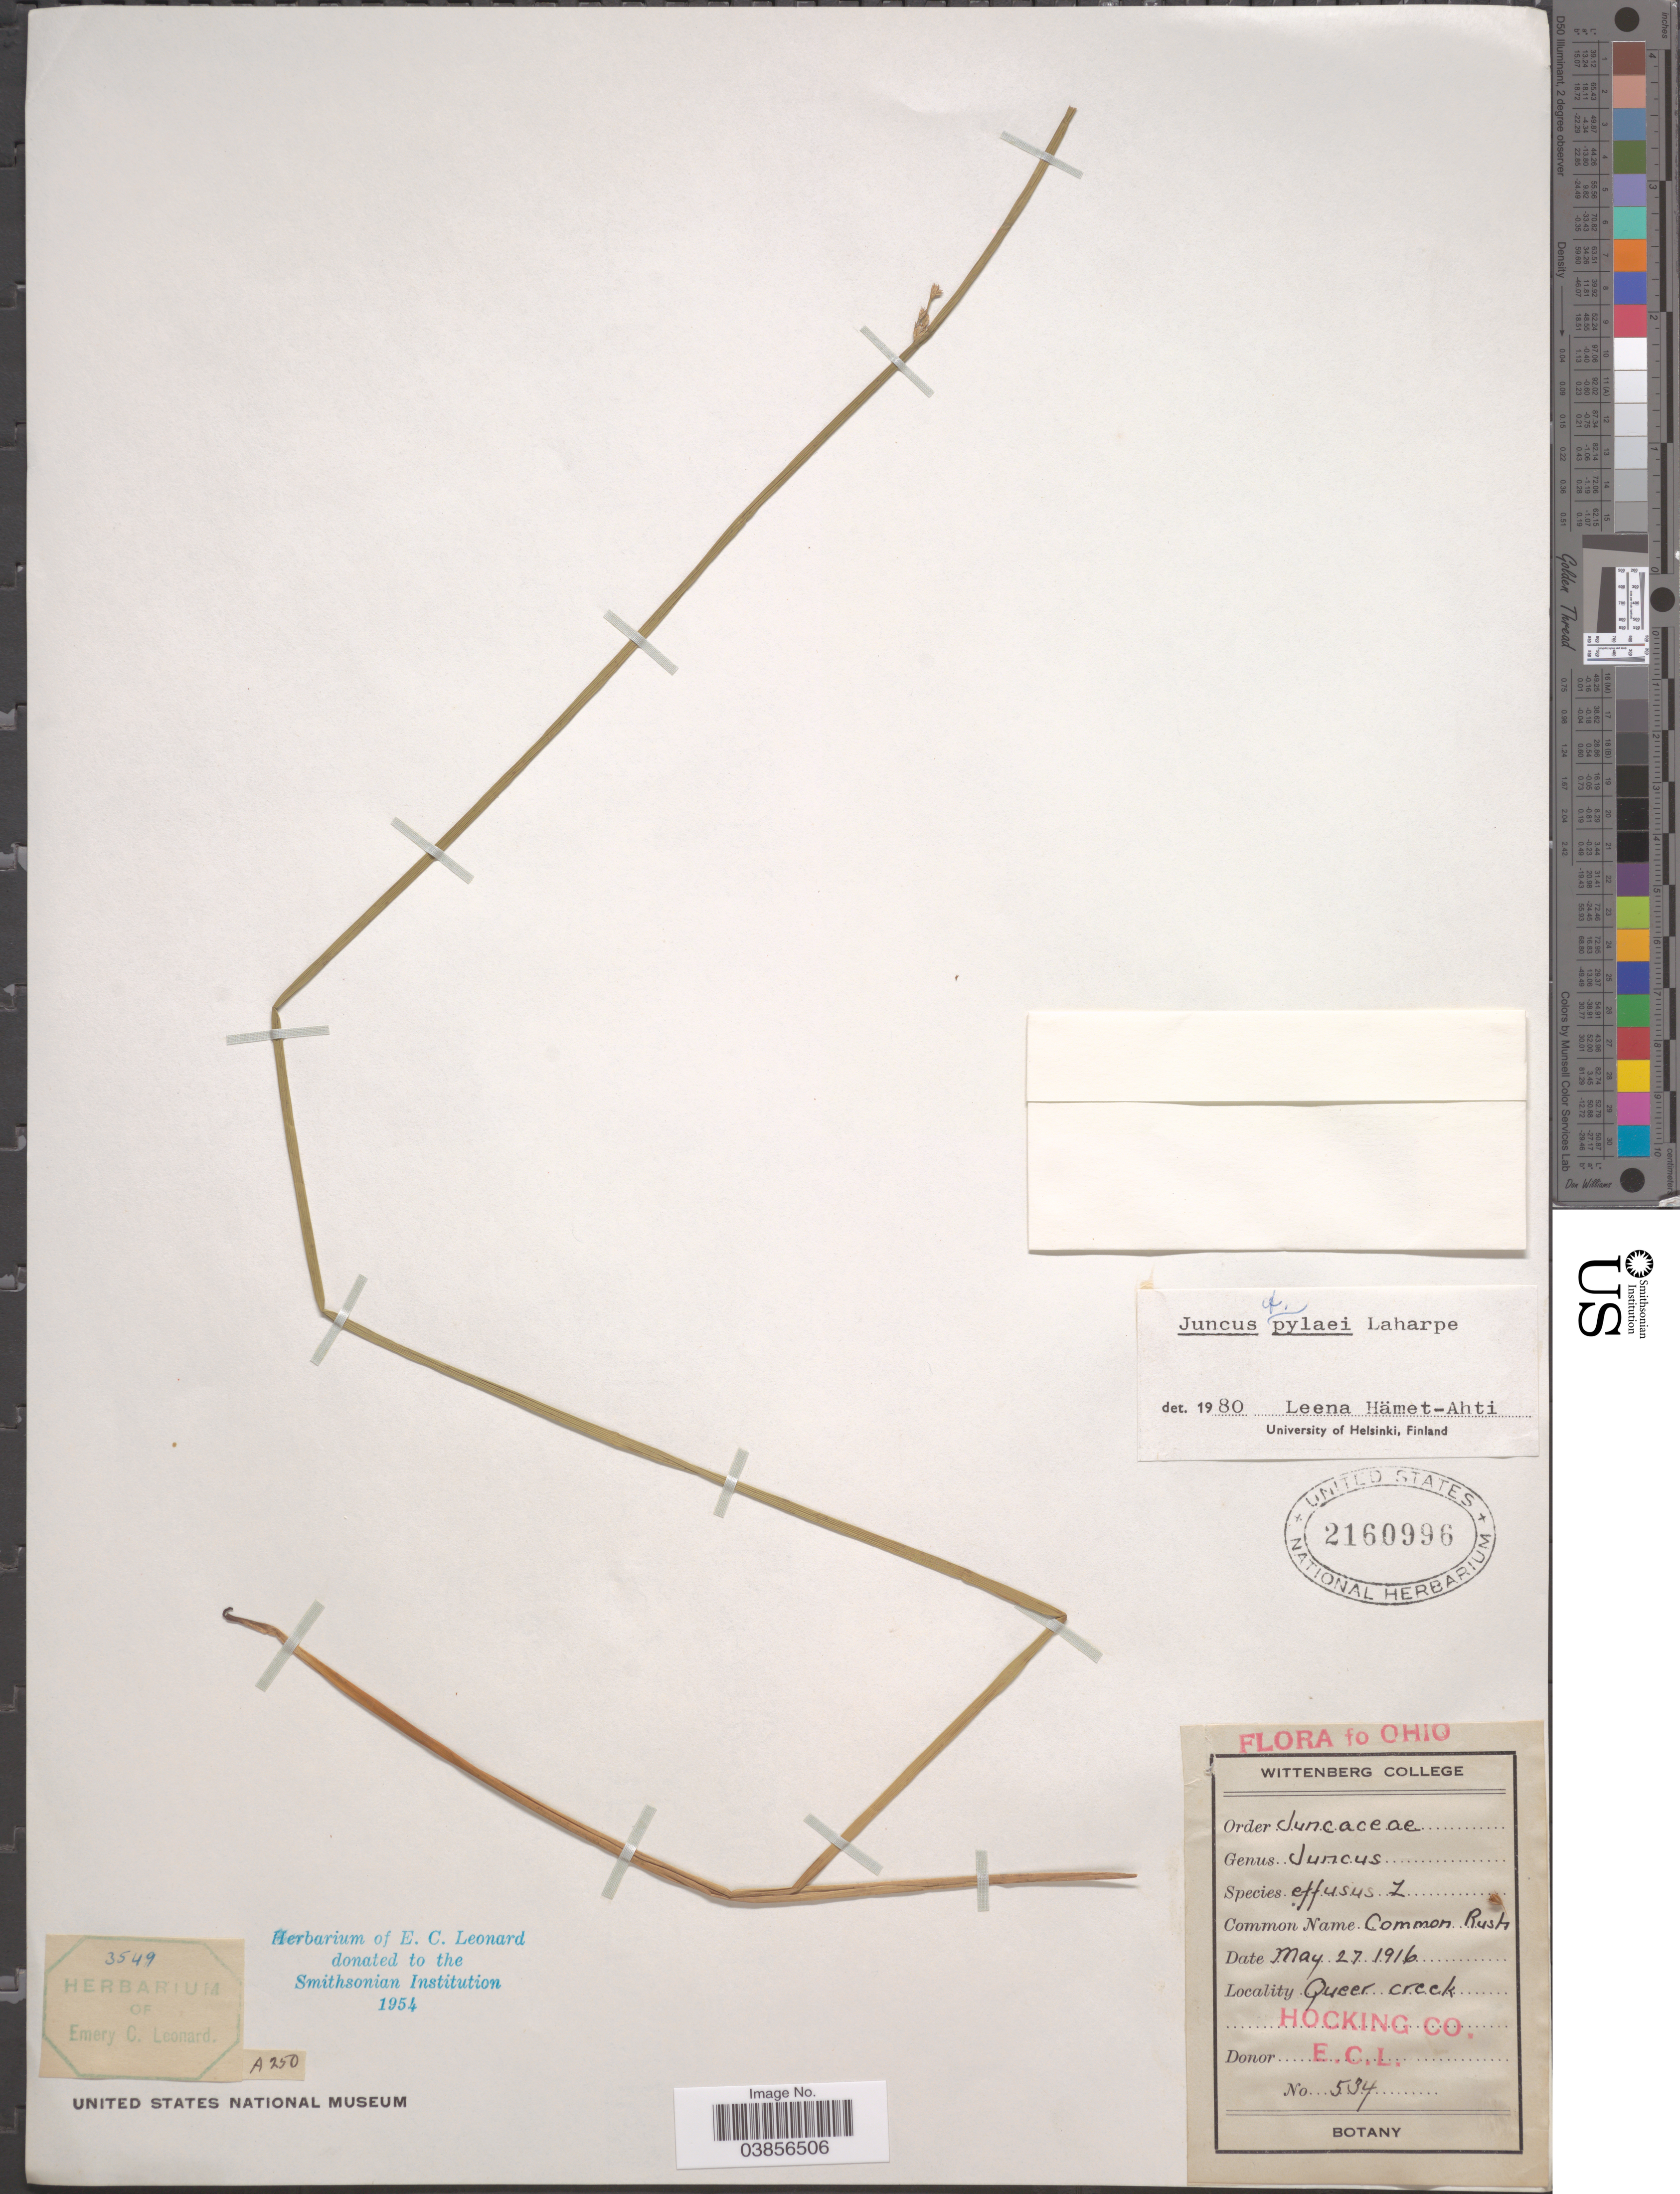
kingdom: Plantae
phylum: Tracheophyta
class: Liliopsida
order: Poales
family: Juncaceae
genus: Juncus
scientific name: Juncus pylaei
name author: Laharpe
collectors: E. C. Leonard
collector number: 534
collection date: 1916-05-27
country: United States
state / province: Ohio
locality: Queer Creek. Hocking Co.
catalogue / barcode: US 2160996